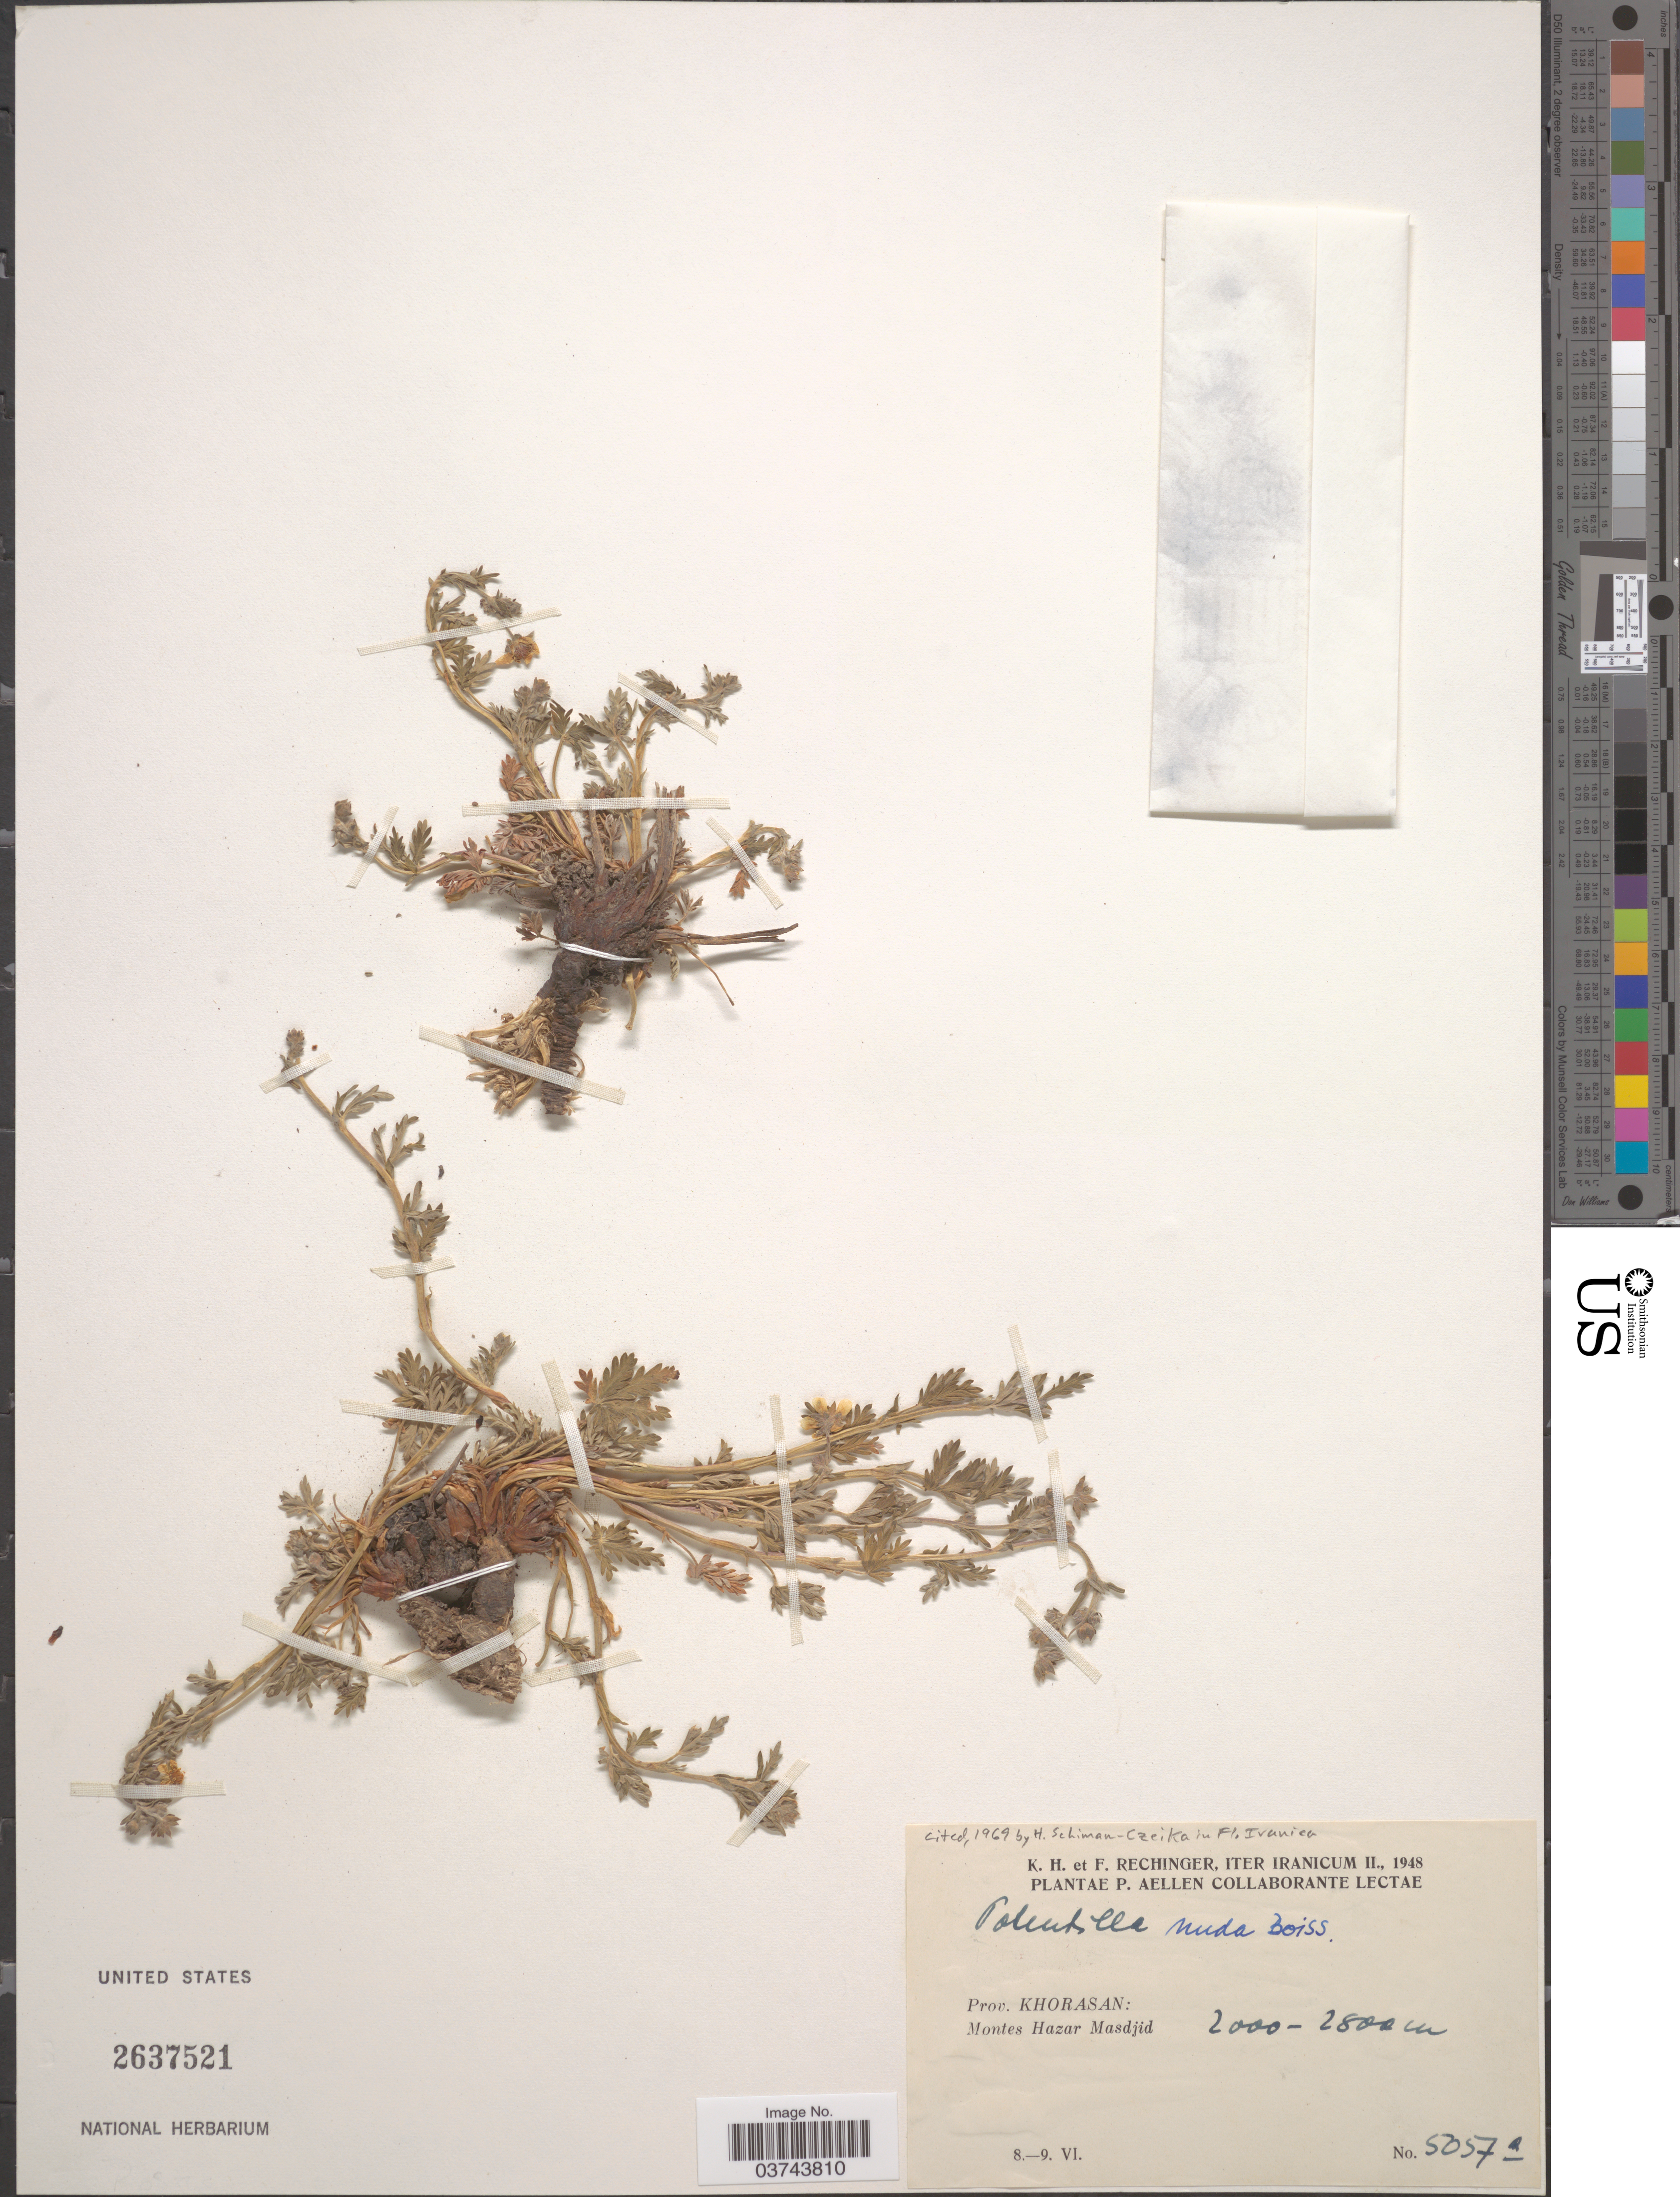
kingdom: Plantae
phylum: Tracheophyta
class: Magnoliopsida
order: Rosales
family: Rosaceae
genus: Potentilla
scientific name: Potentilla nuda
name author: Boiss.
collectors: K. H. Rechinger & F. Rechinger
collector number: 5057a*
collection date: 1948-06-08/1948-06-09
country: Iran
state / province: Khorasan [obsolete]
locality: Montes Hazar Masdjid.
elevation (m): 2000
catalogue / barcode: US 2637521